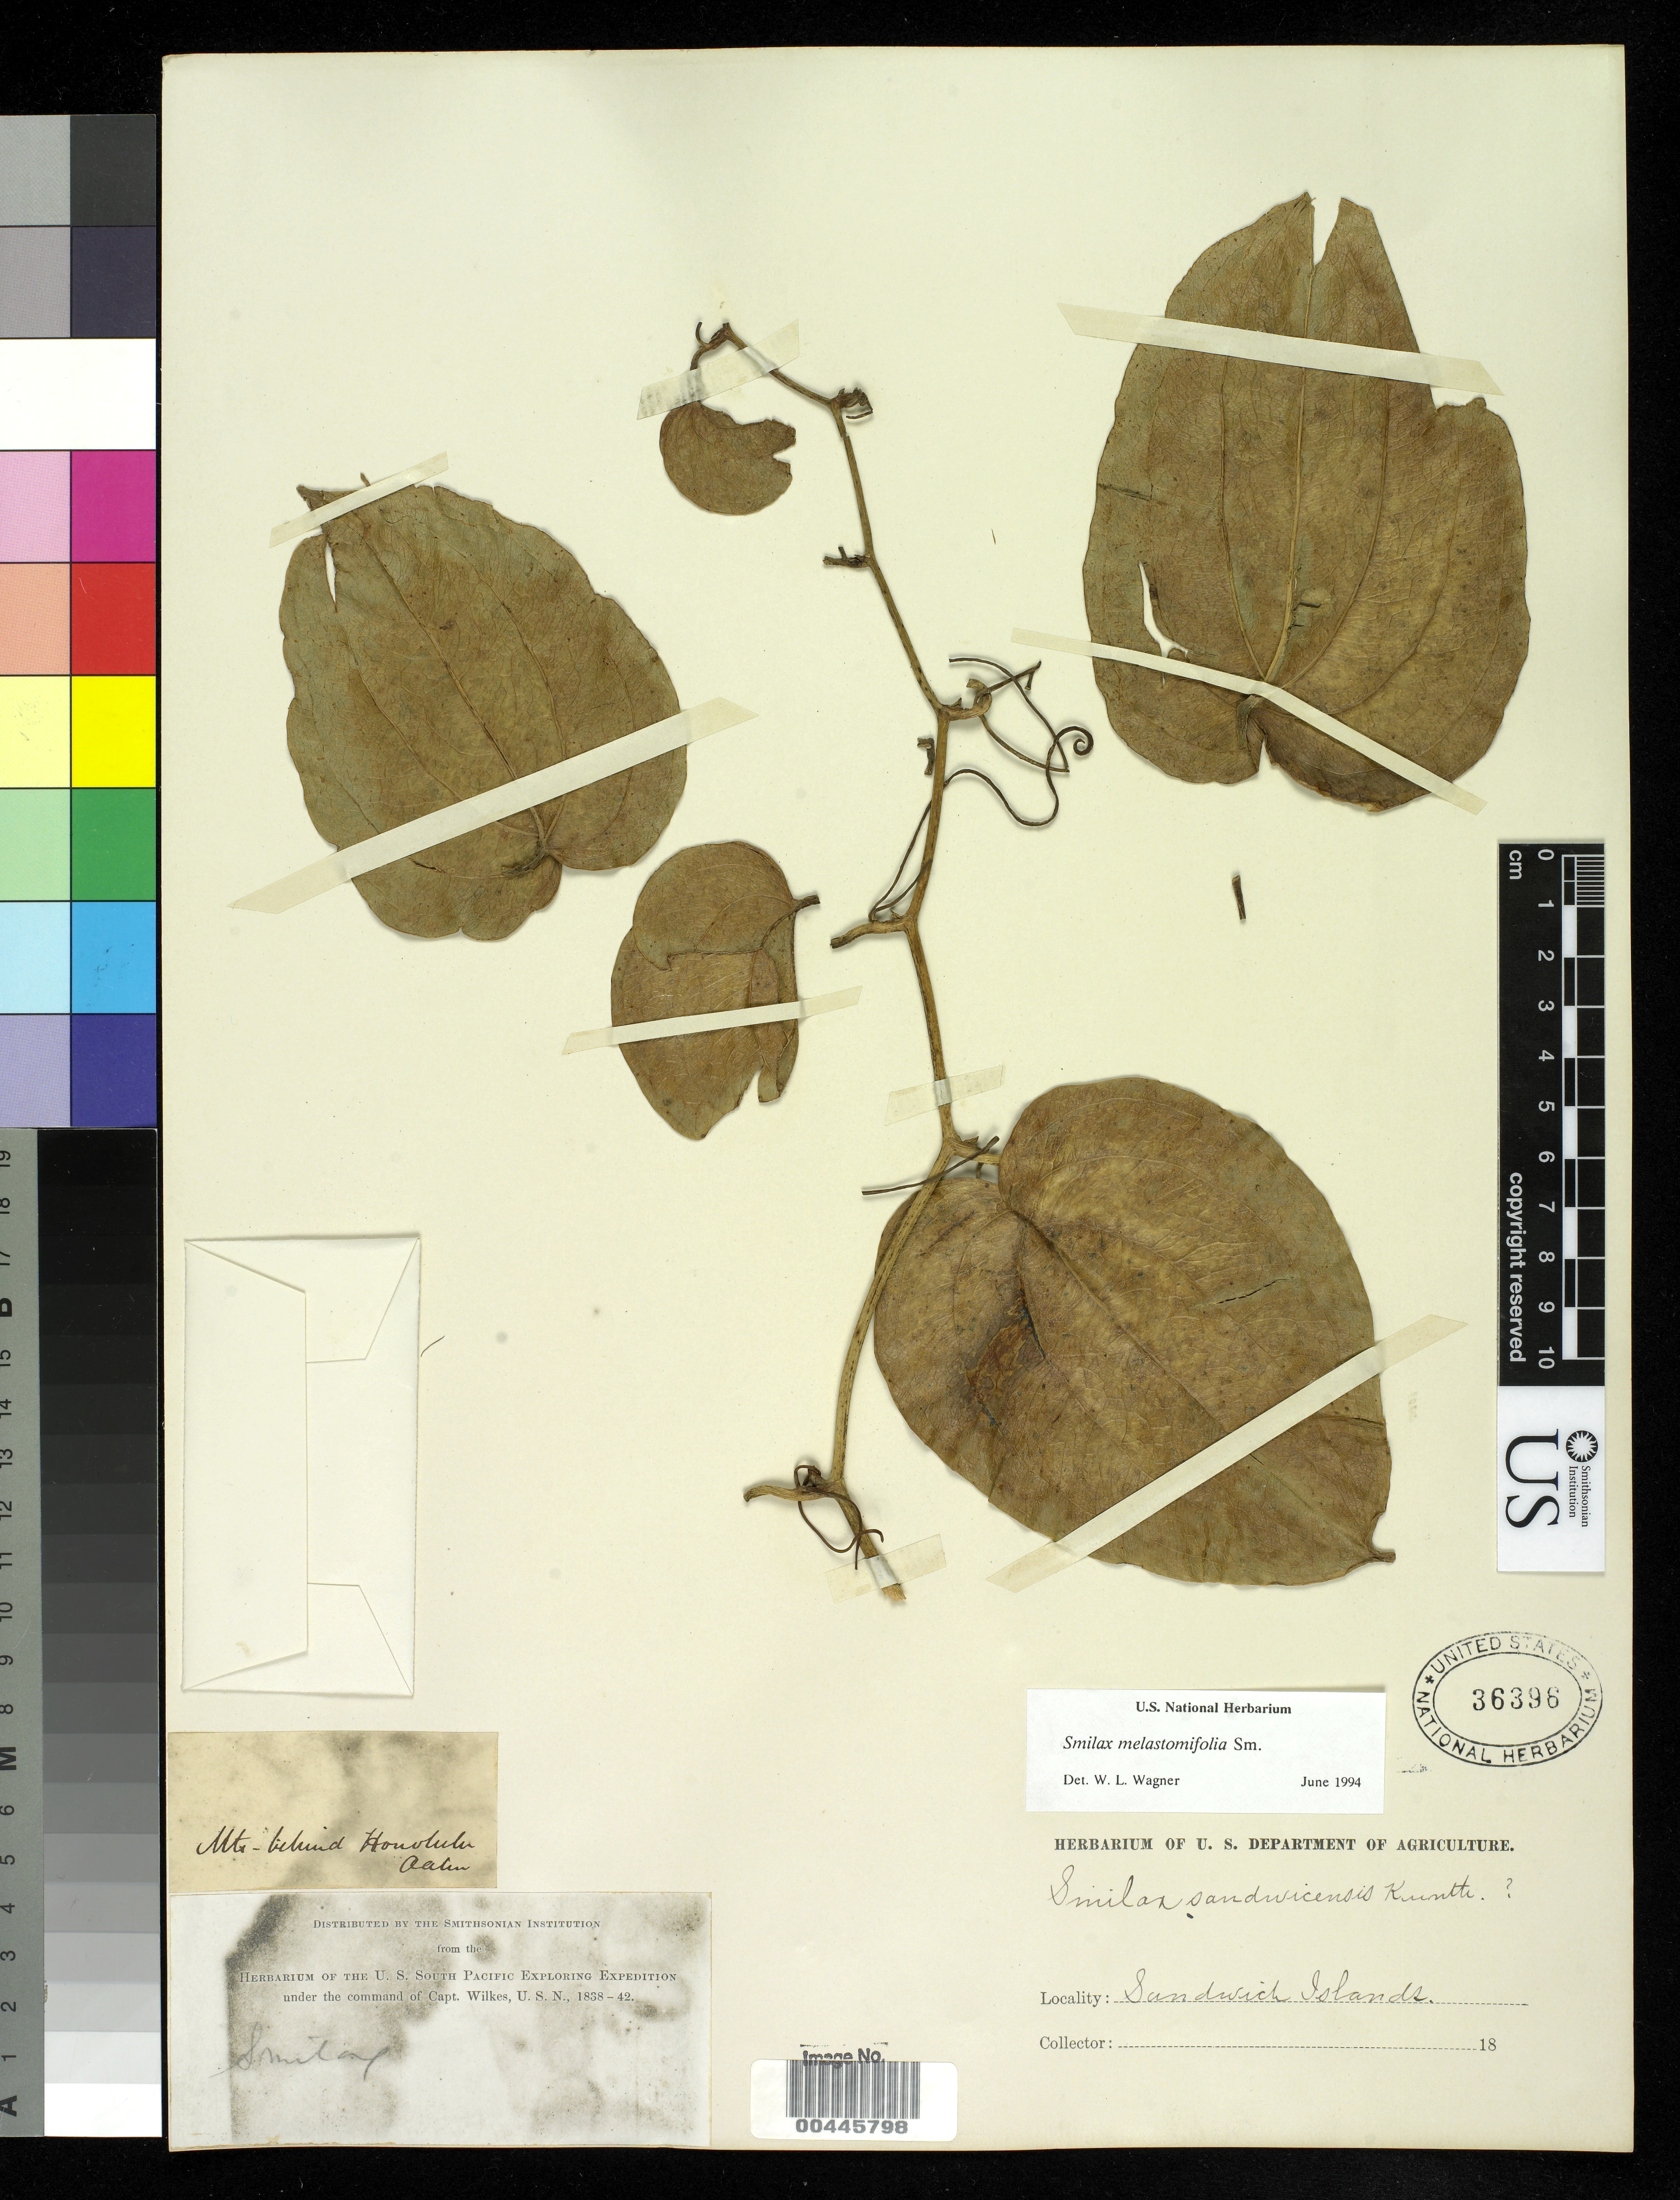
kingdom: Plantae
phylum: Tracheophyta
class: Liliopsida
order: Liliales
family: Smilacaceae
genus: Smilax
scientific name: Smilax melastomifolia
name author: Sm.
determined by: Wagner, W. L., (BOT), Smithsonian Institution - National Museum of Natural History (UNITED STATES)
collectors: Wilkes Explor. Exped.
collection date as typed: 1838 to -- --- 1842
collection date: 1838/1842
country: United States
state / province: Hawaii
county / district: Honolulu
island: Oahu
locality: Mts. behind Honolulu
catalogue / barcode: US 36396